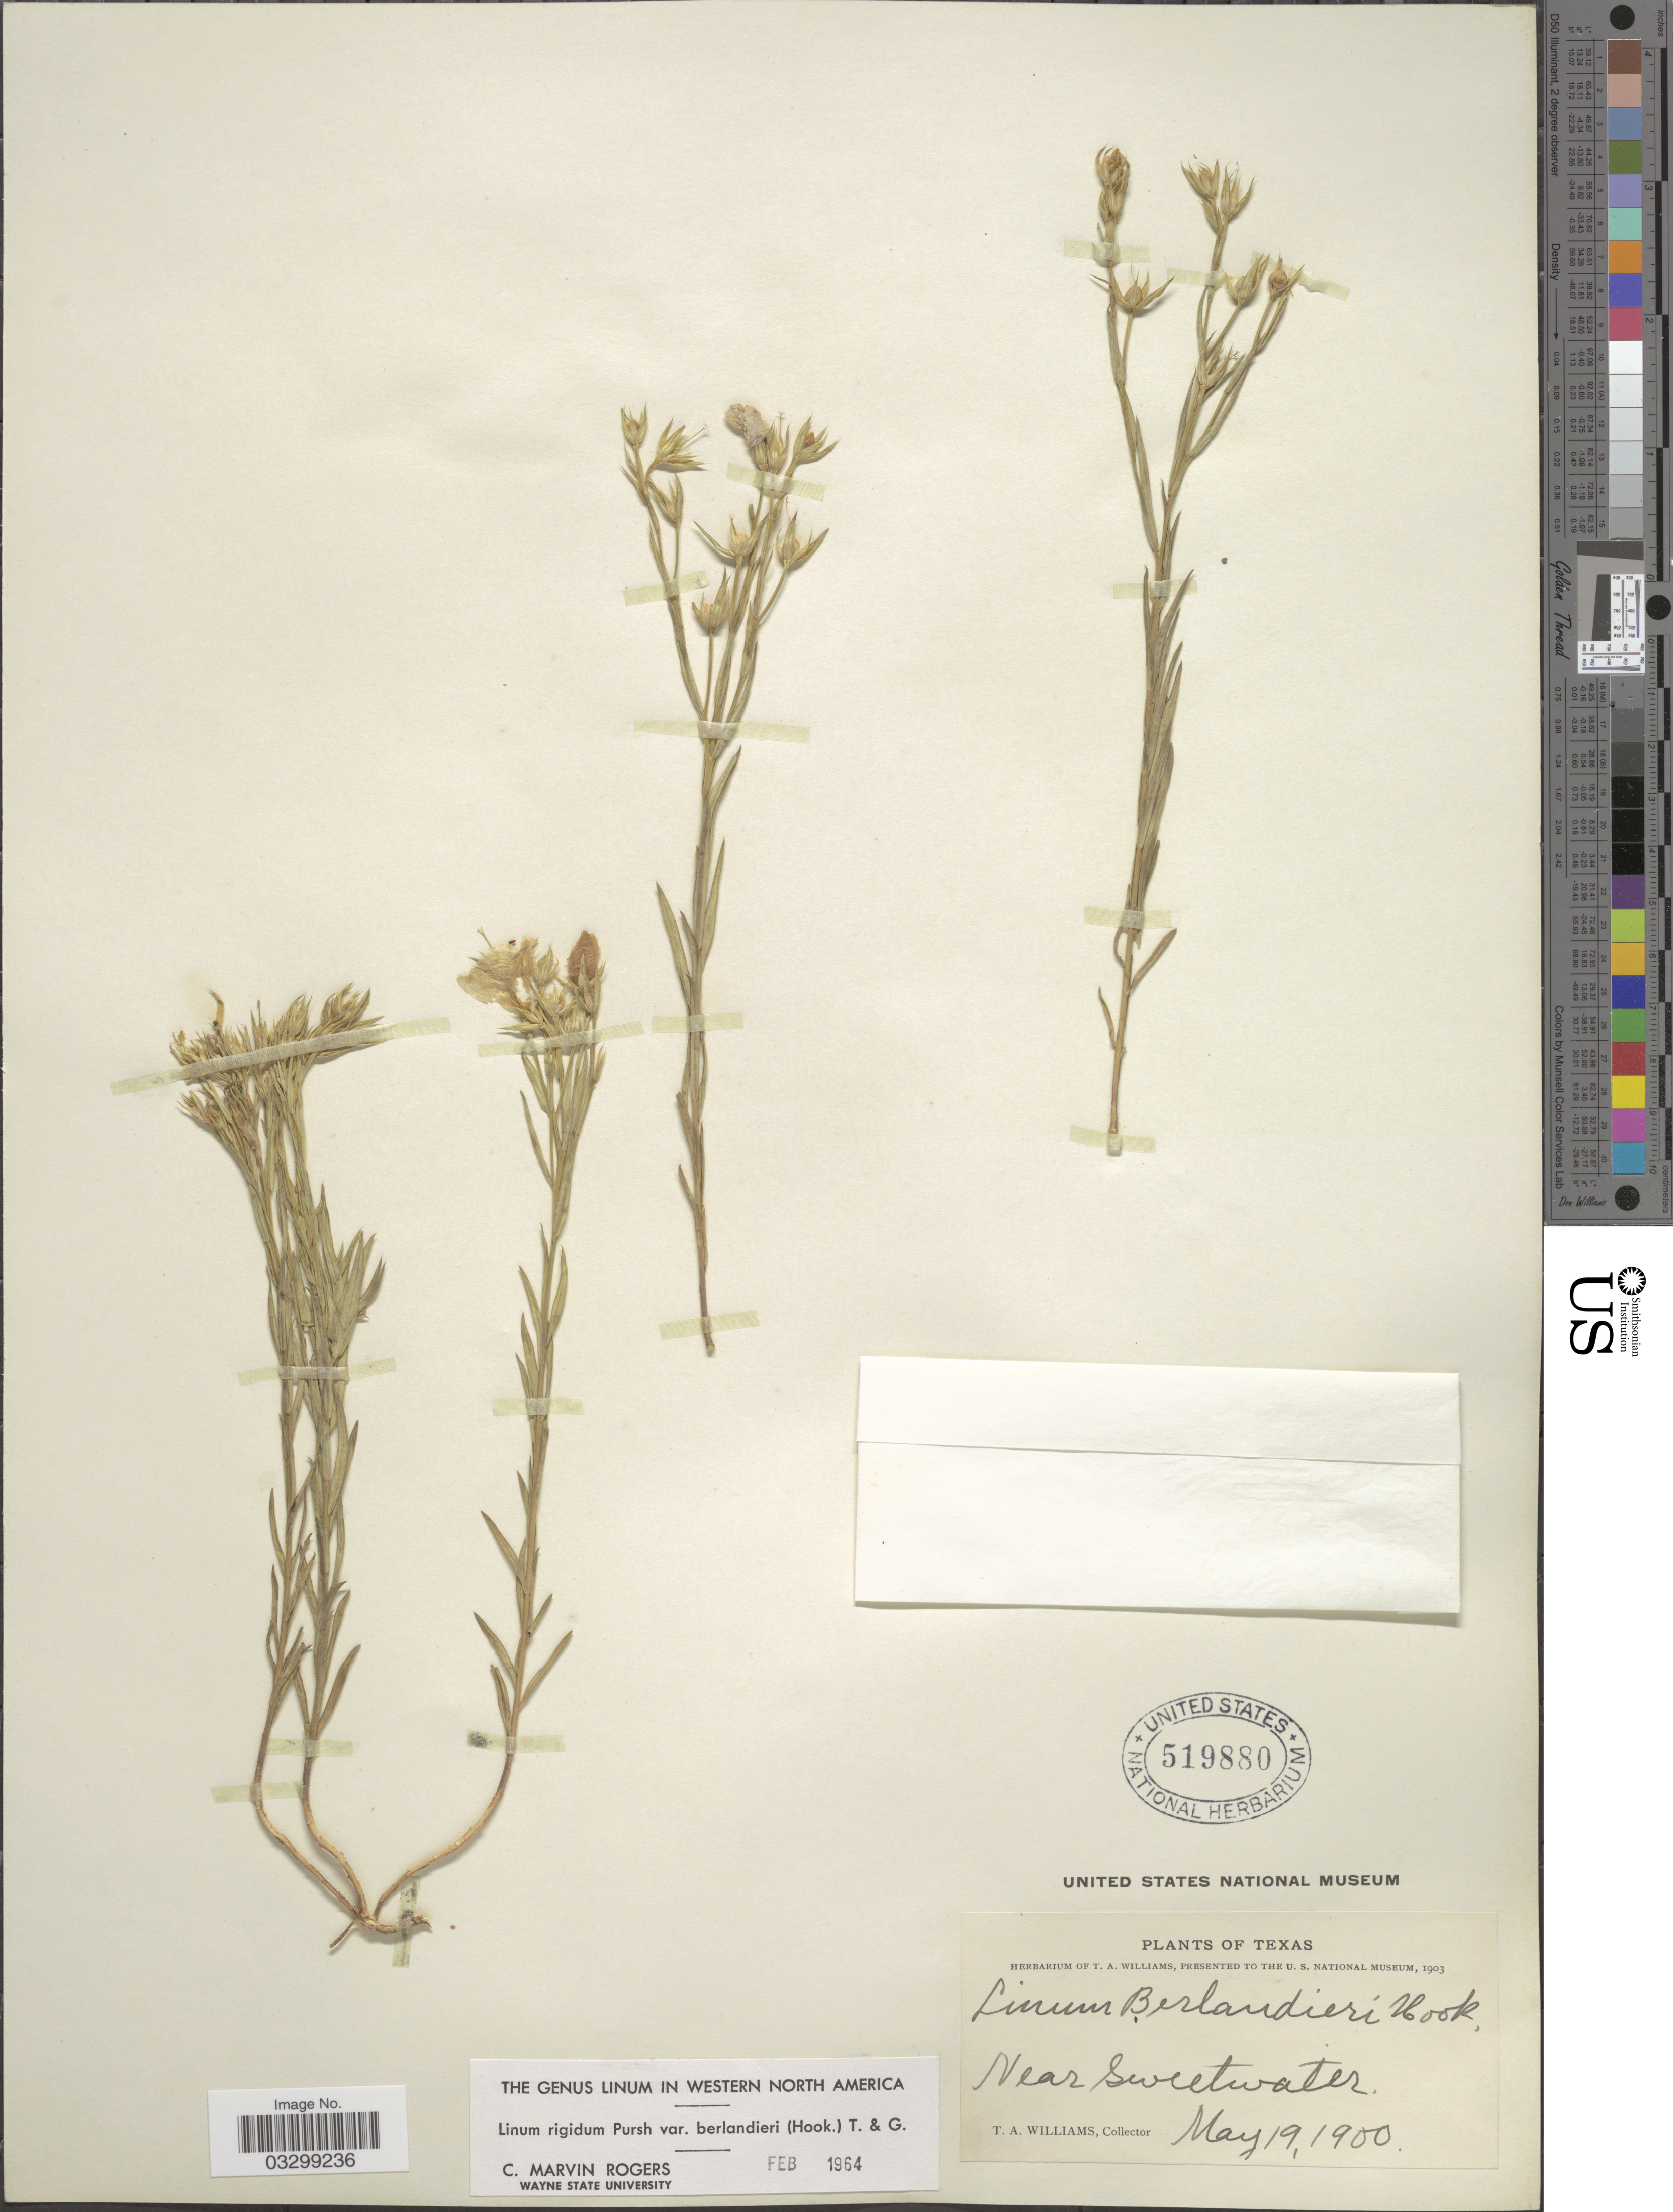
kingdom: Plantae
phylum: Tracheophyta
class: Magnoliopsida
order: Malpighiales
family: Linaceae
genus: Linum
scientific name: Linum rigidum var. berlandieri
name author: Pursh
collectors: T. Williams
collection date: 1900-05-19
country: United States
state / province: Texas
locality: Near Sweetwater.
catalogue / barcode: US 519880